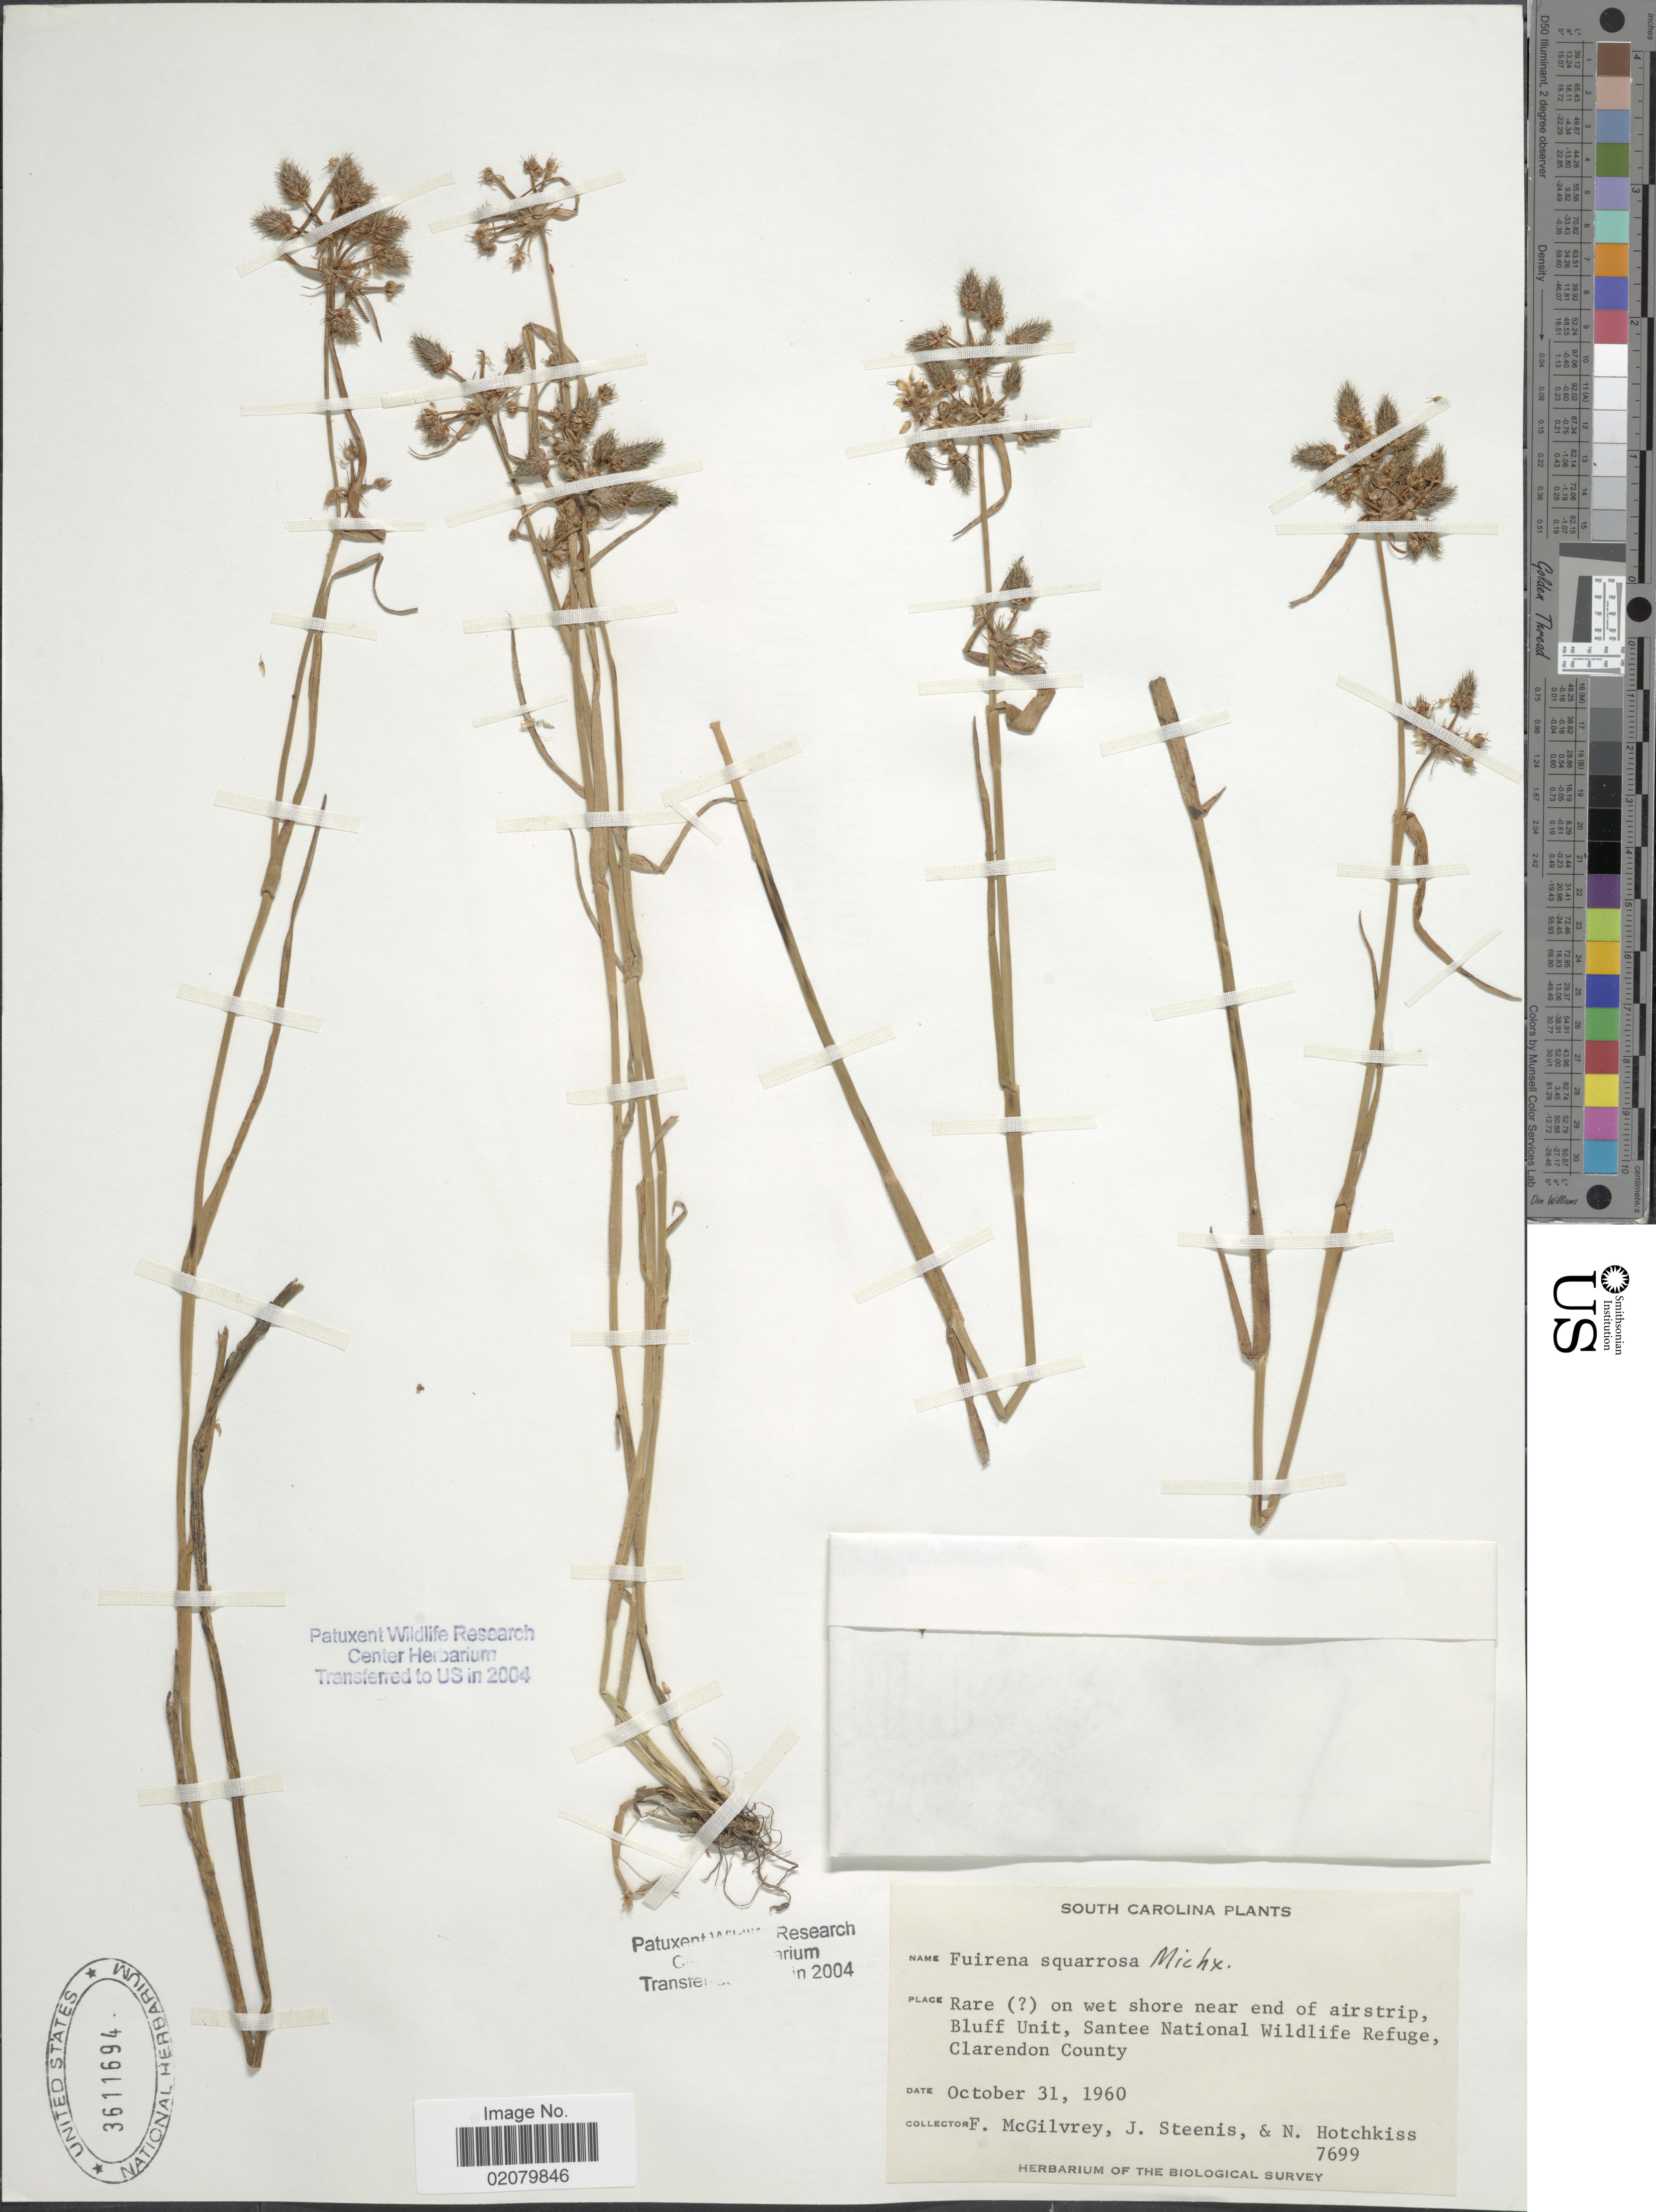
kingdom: Plantae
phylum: Tracheophyta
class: Liliopsida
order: Poales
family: Cyperaceae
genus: Fuirena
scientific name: Fuirena squarrosa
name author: Michx.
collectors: F. McGilvrey & N. Hotchkiss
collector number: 7699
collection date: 1960-10-31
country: United States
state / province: South Carolina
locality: Rare on wet shore near end of airstrip, Bluff Unit, Santee National Wildlife Refuge, Clarendon County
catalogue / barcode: US 3611694